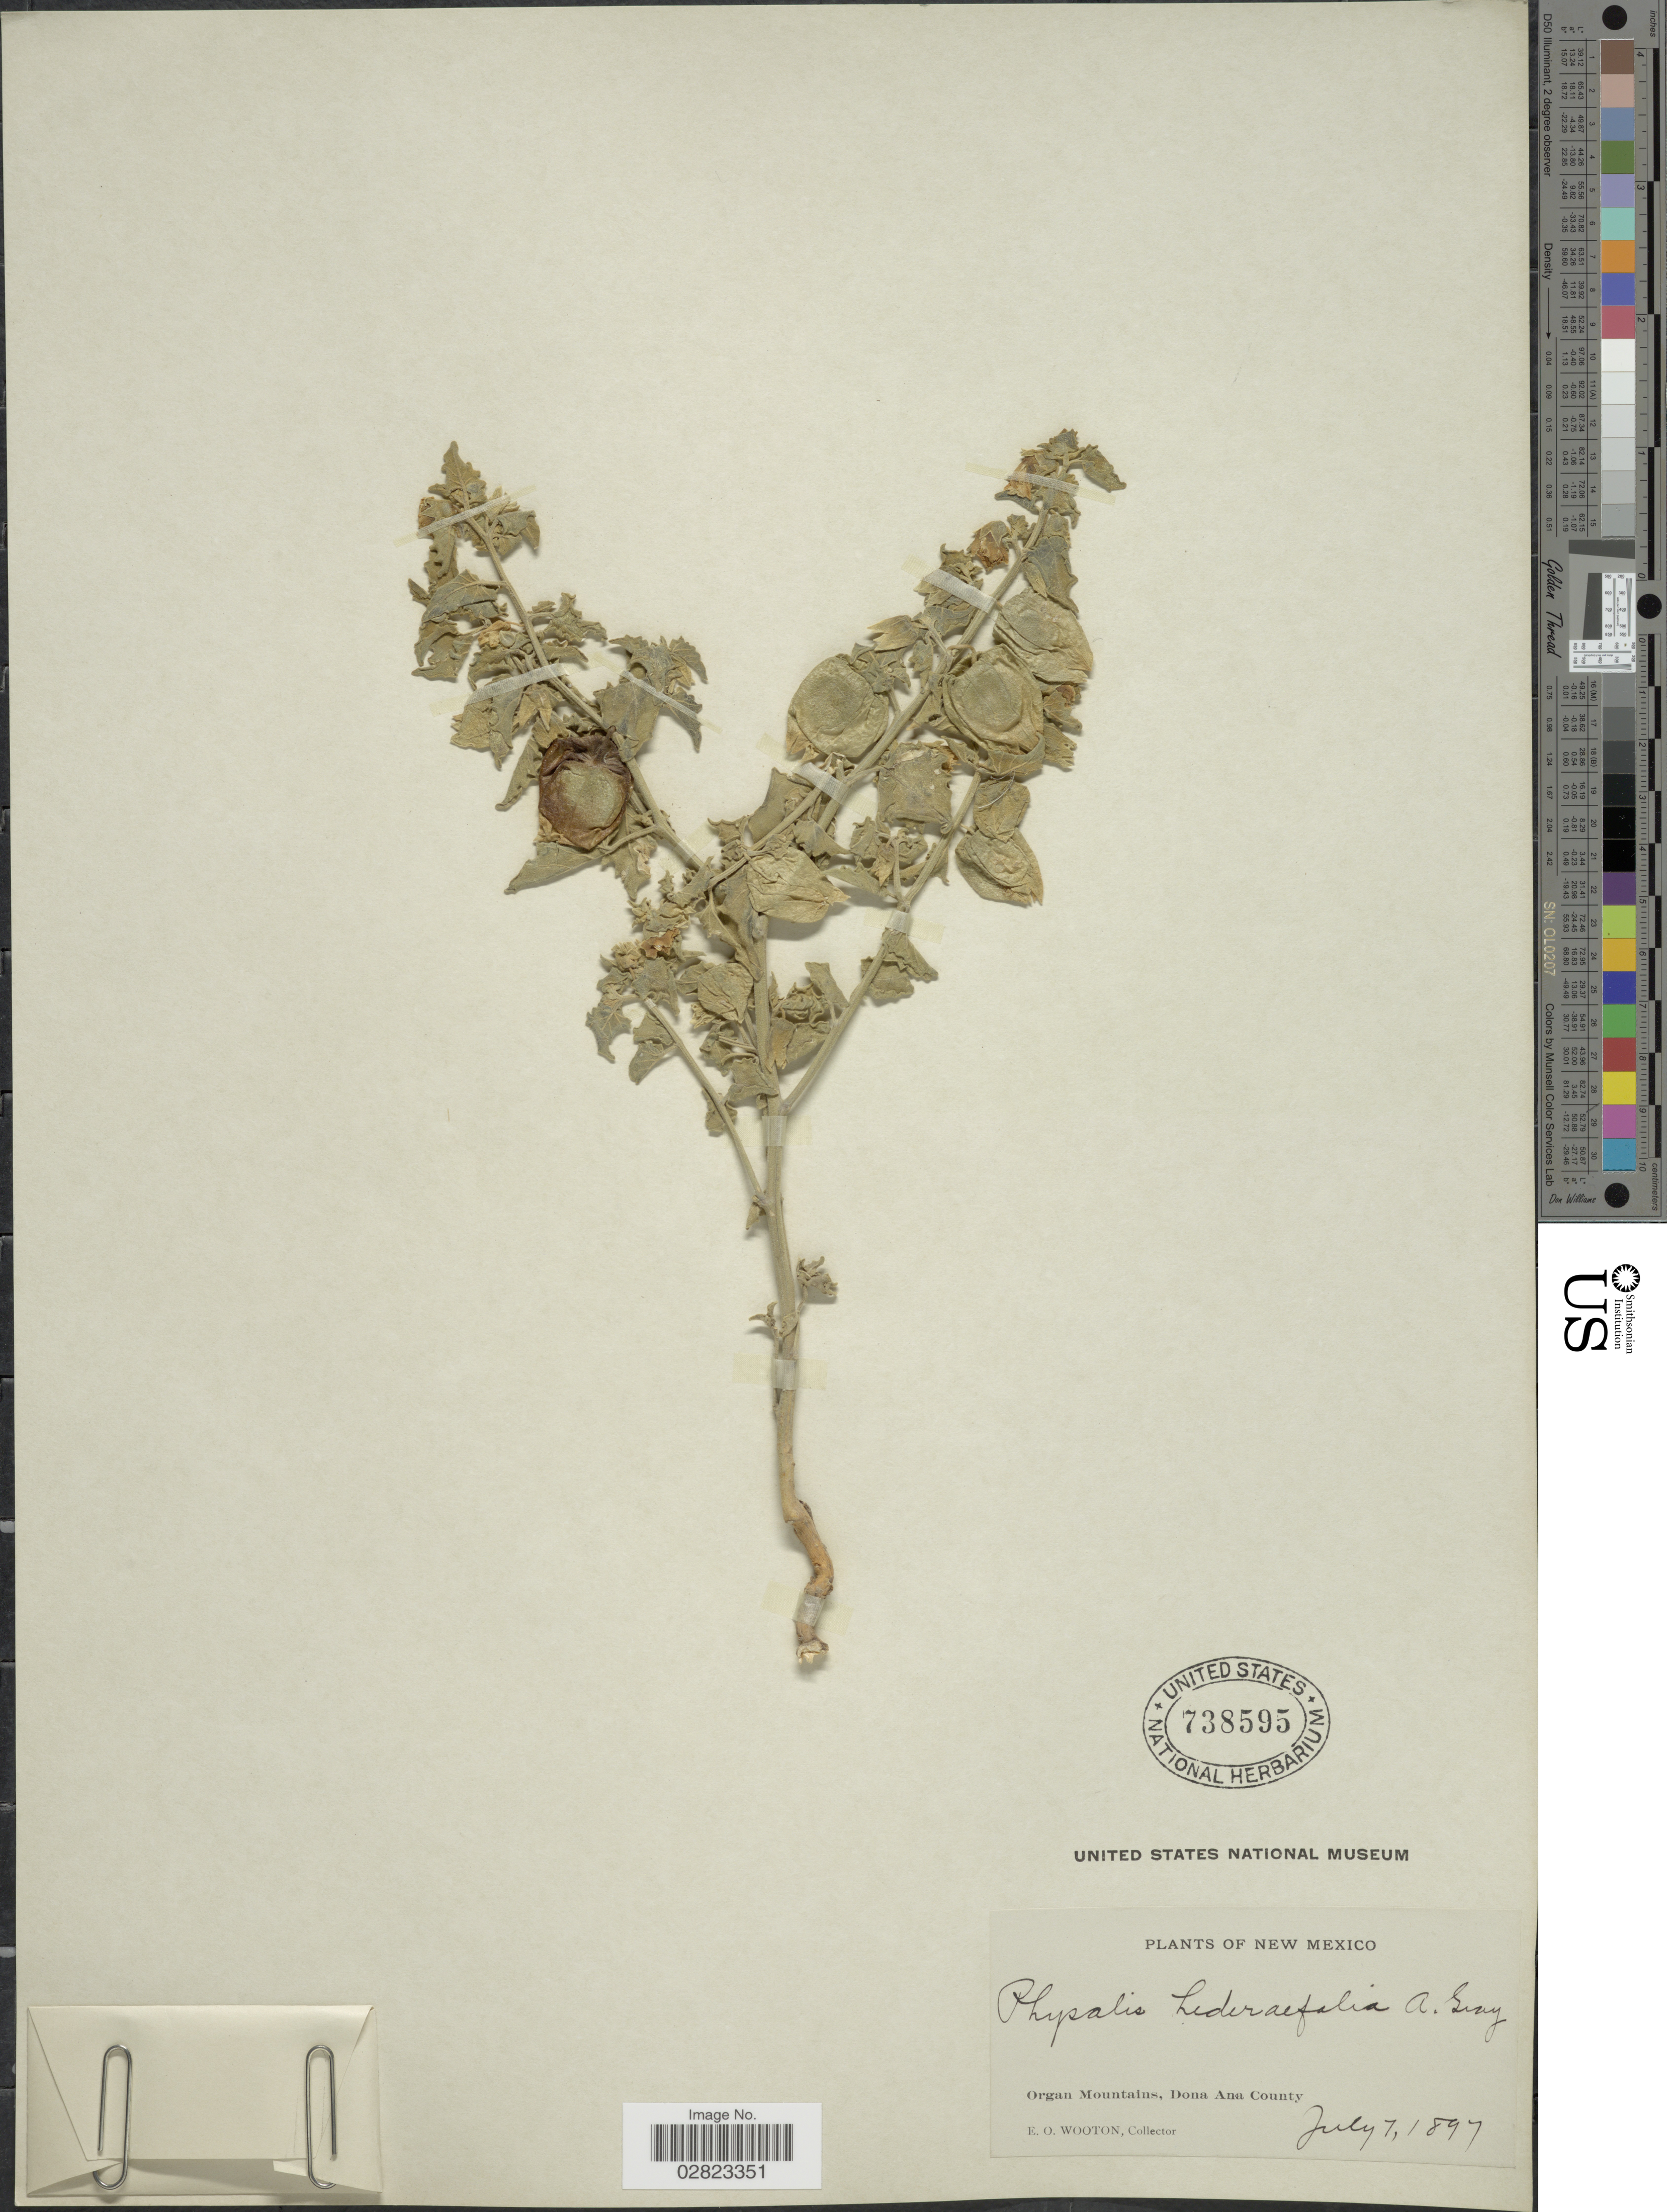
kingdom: Plantae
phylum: Tracheophyta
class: Magnoliopsida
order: Solanales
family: Solanaceae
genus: Physalis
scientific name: Physalis hederifolia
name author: A. Gray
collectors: E. O. Wooton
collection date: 1897-07-07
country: United States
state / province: New Mexico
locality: Organ Mountains, Dona Ana County.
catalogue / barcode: US 738595